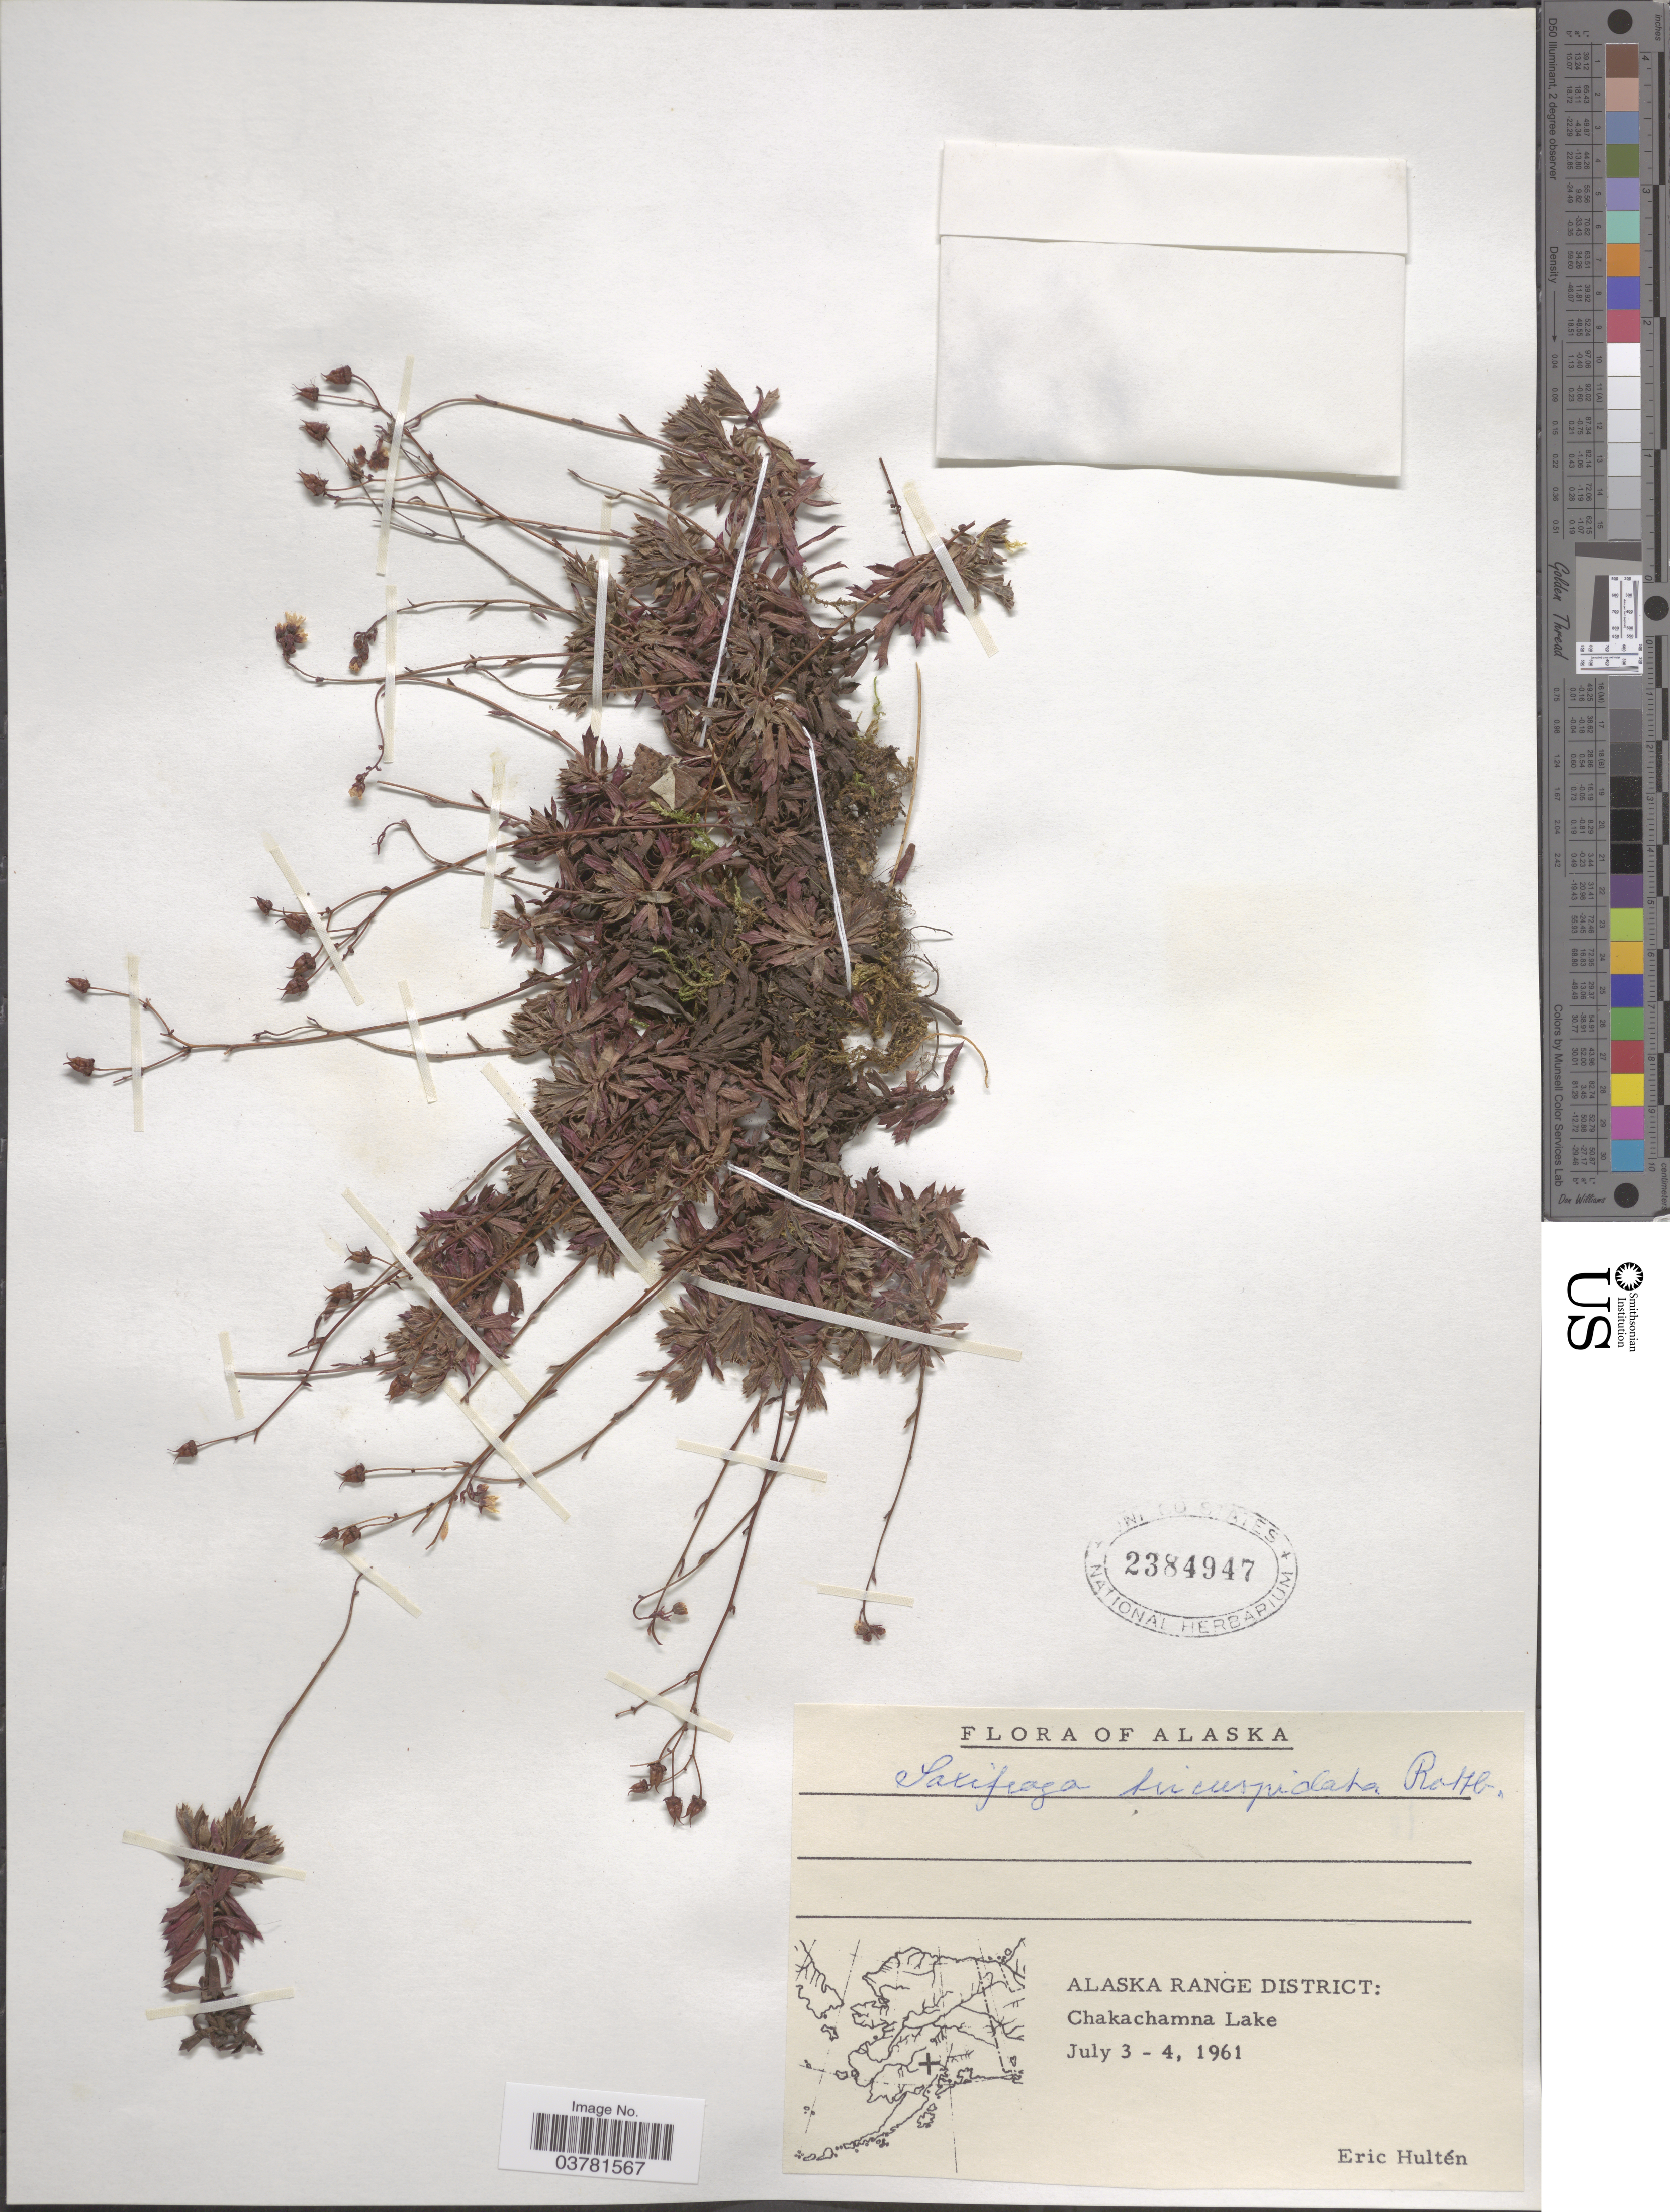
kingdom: Plantae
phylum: Tracheophyta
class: Magnoliopsida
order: Saxifragales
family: Saxifragaceae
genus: Saxifraga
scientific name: Saxifraga tricuspidata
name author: Rottb.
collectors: E. G. Hultén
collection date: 1961-07-03/1961-07-04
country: United States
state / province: Alaska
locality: Alaska Range District: Chakachamna Lake.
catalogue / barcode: US 2384947